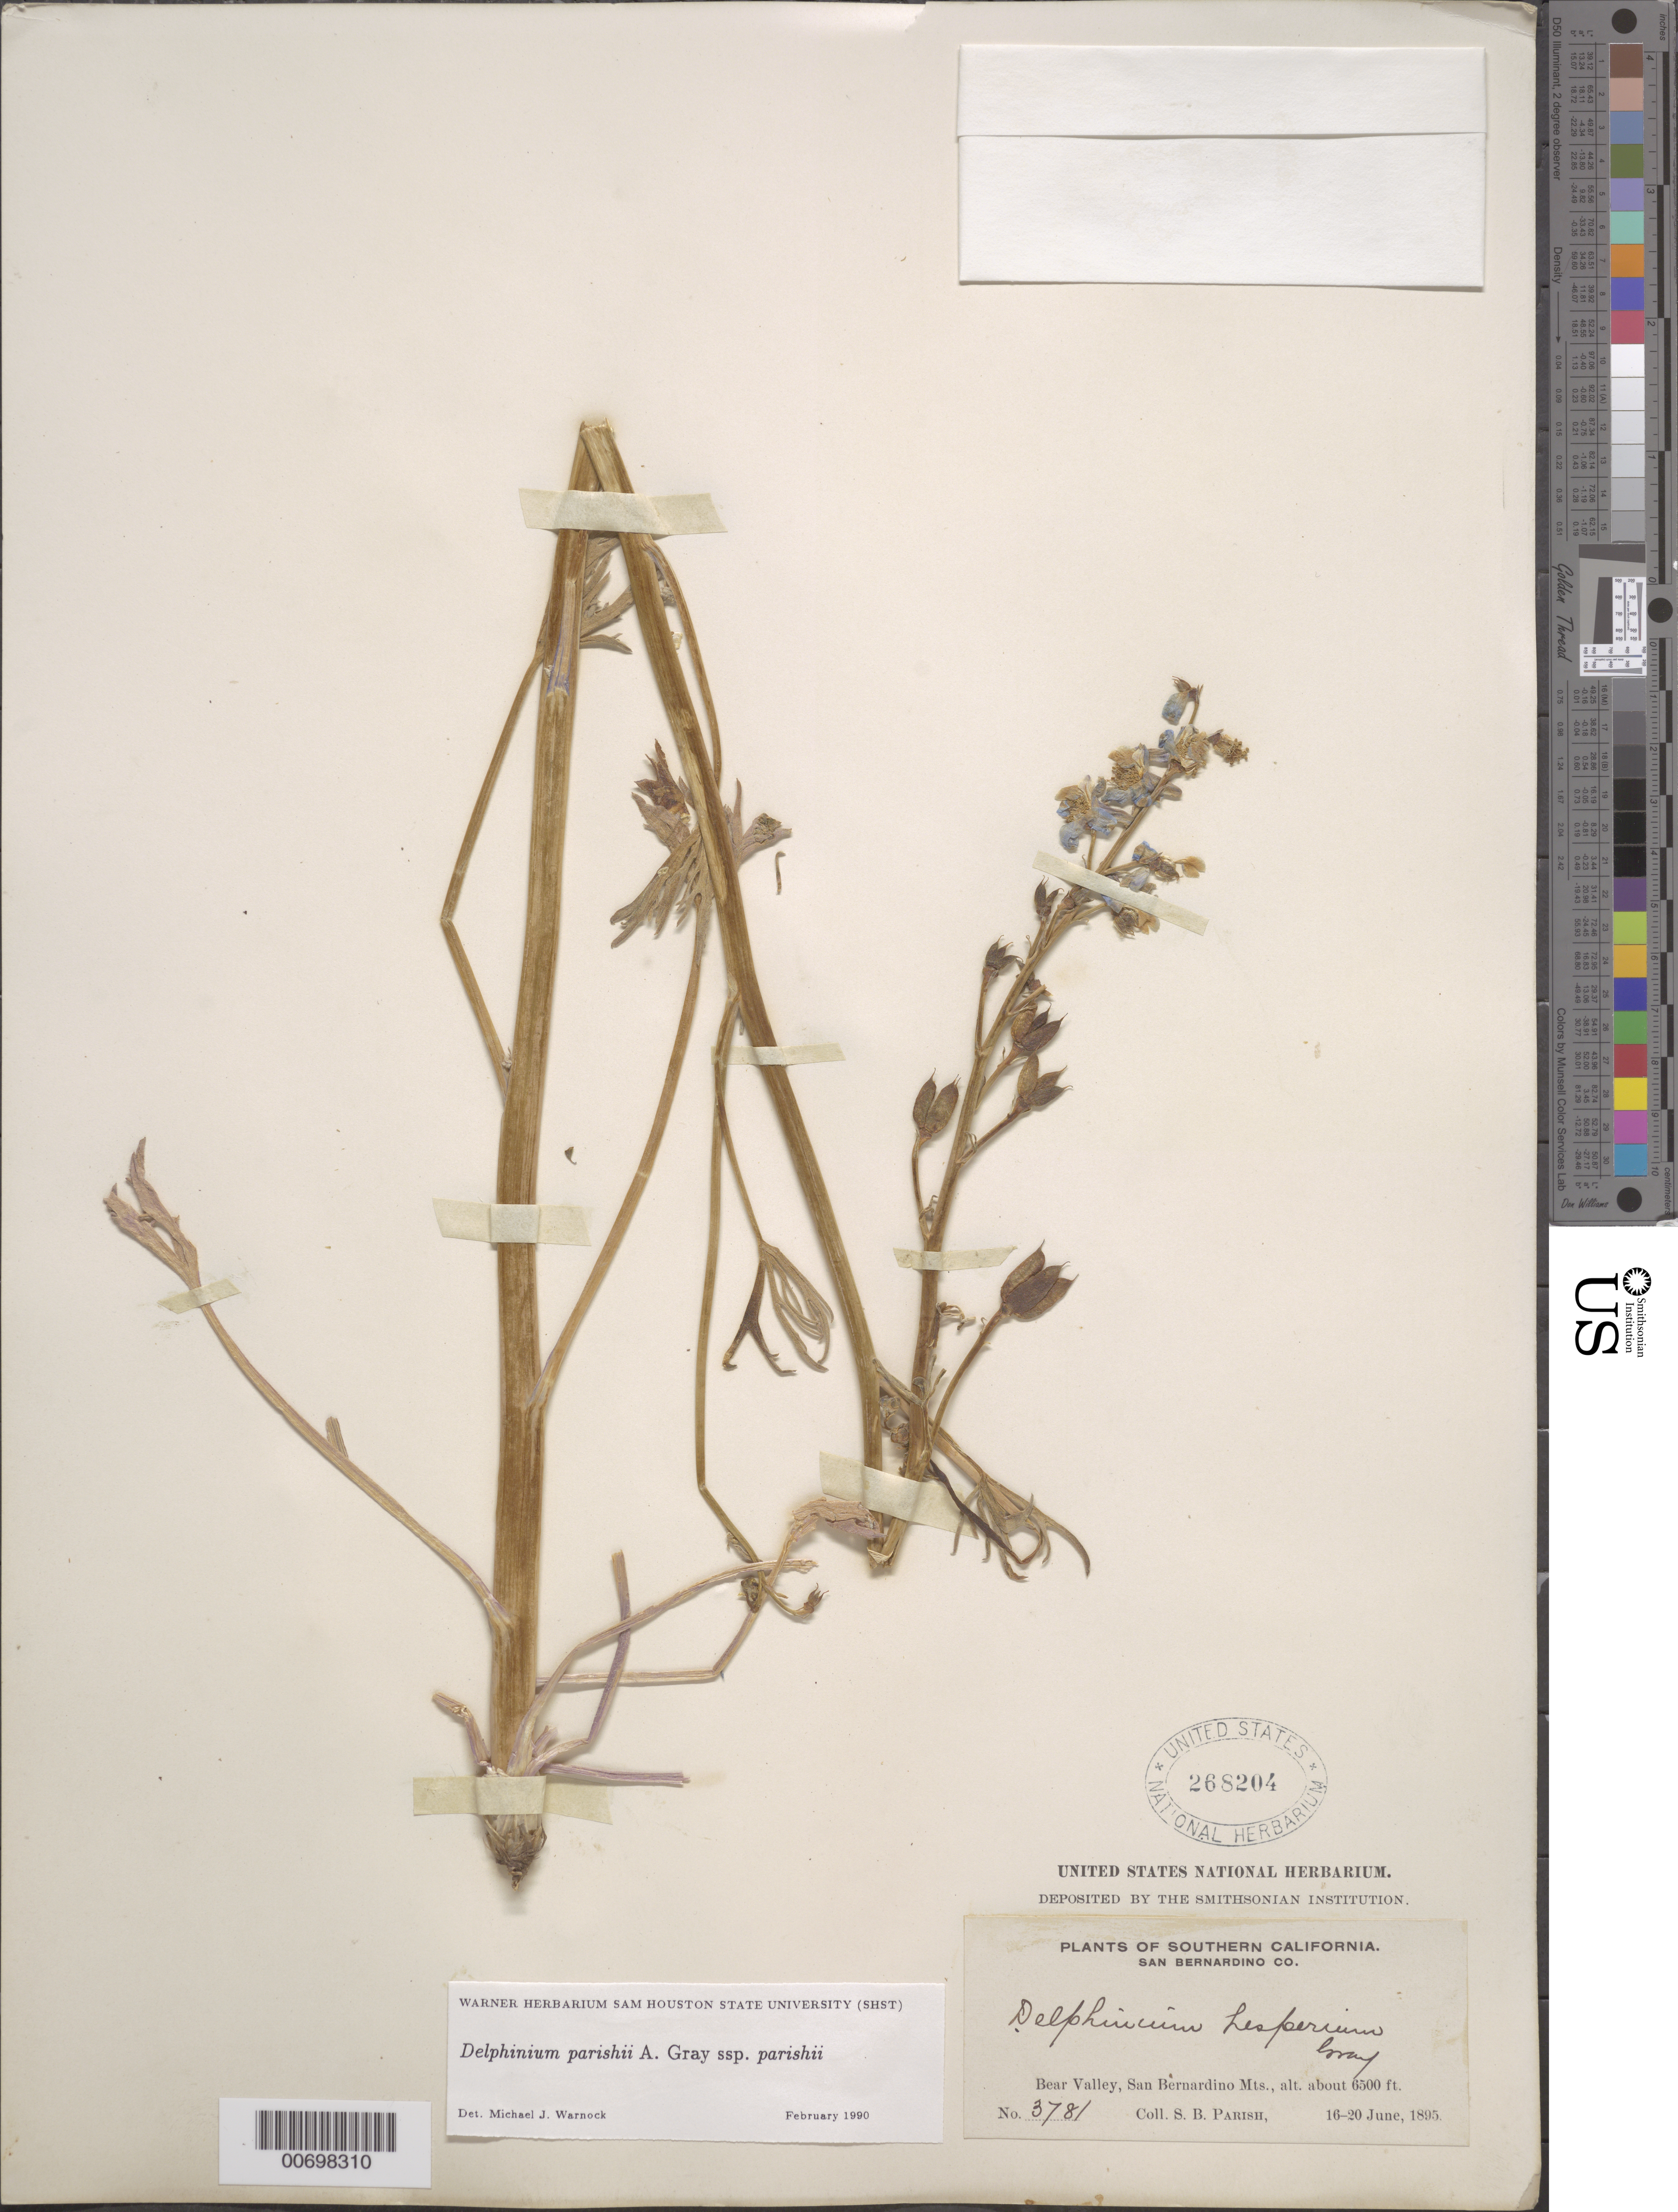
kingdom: Plantae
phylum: Tracheophyta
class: Magnoliopsida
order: Ranunculales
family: Ranunculaceae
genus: Delphinium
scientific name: Delphinium parishii subsp. parishii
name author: A. Gray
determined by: Warnock, M. J., (SHST), Sam Houston State University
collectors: S. B. Parish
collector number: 3781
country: United States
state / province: California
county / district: San Bernardino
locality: Bear Valley, San Bernardino Mts.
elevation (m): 1981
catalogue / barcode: US 268204